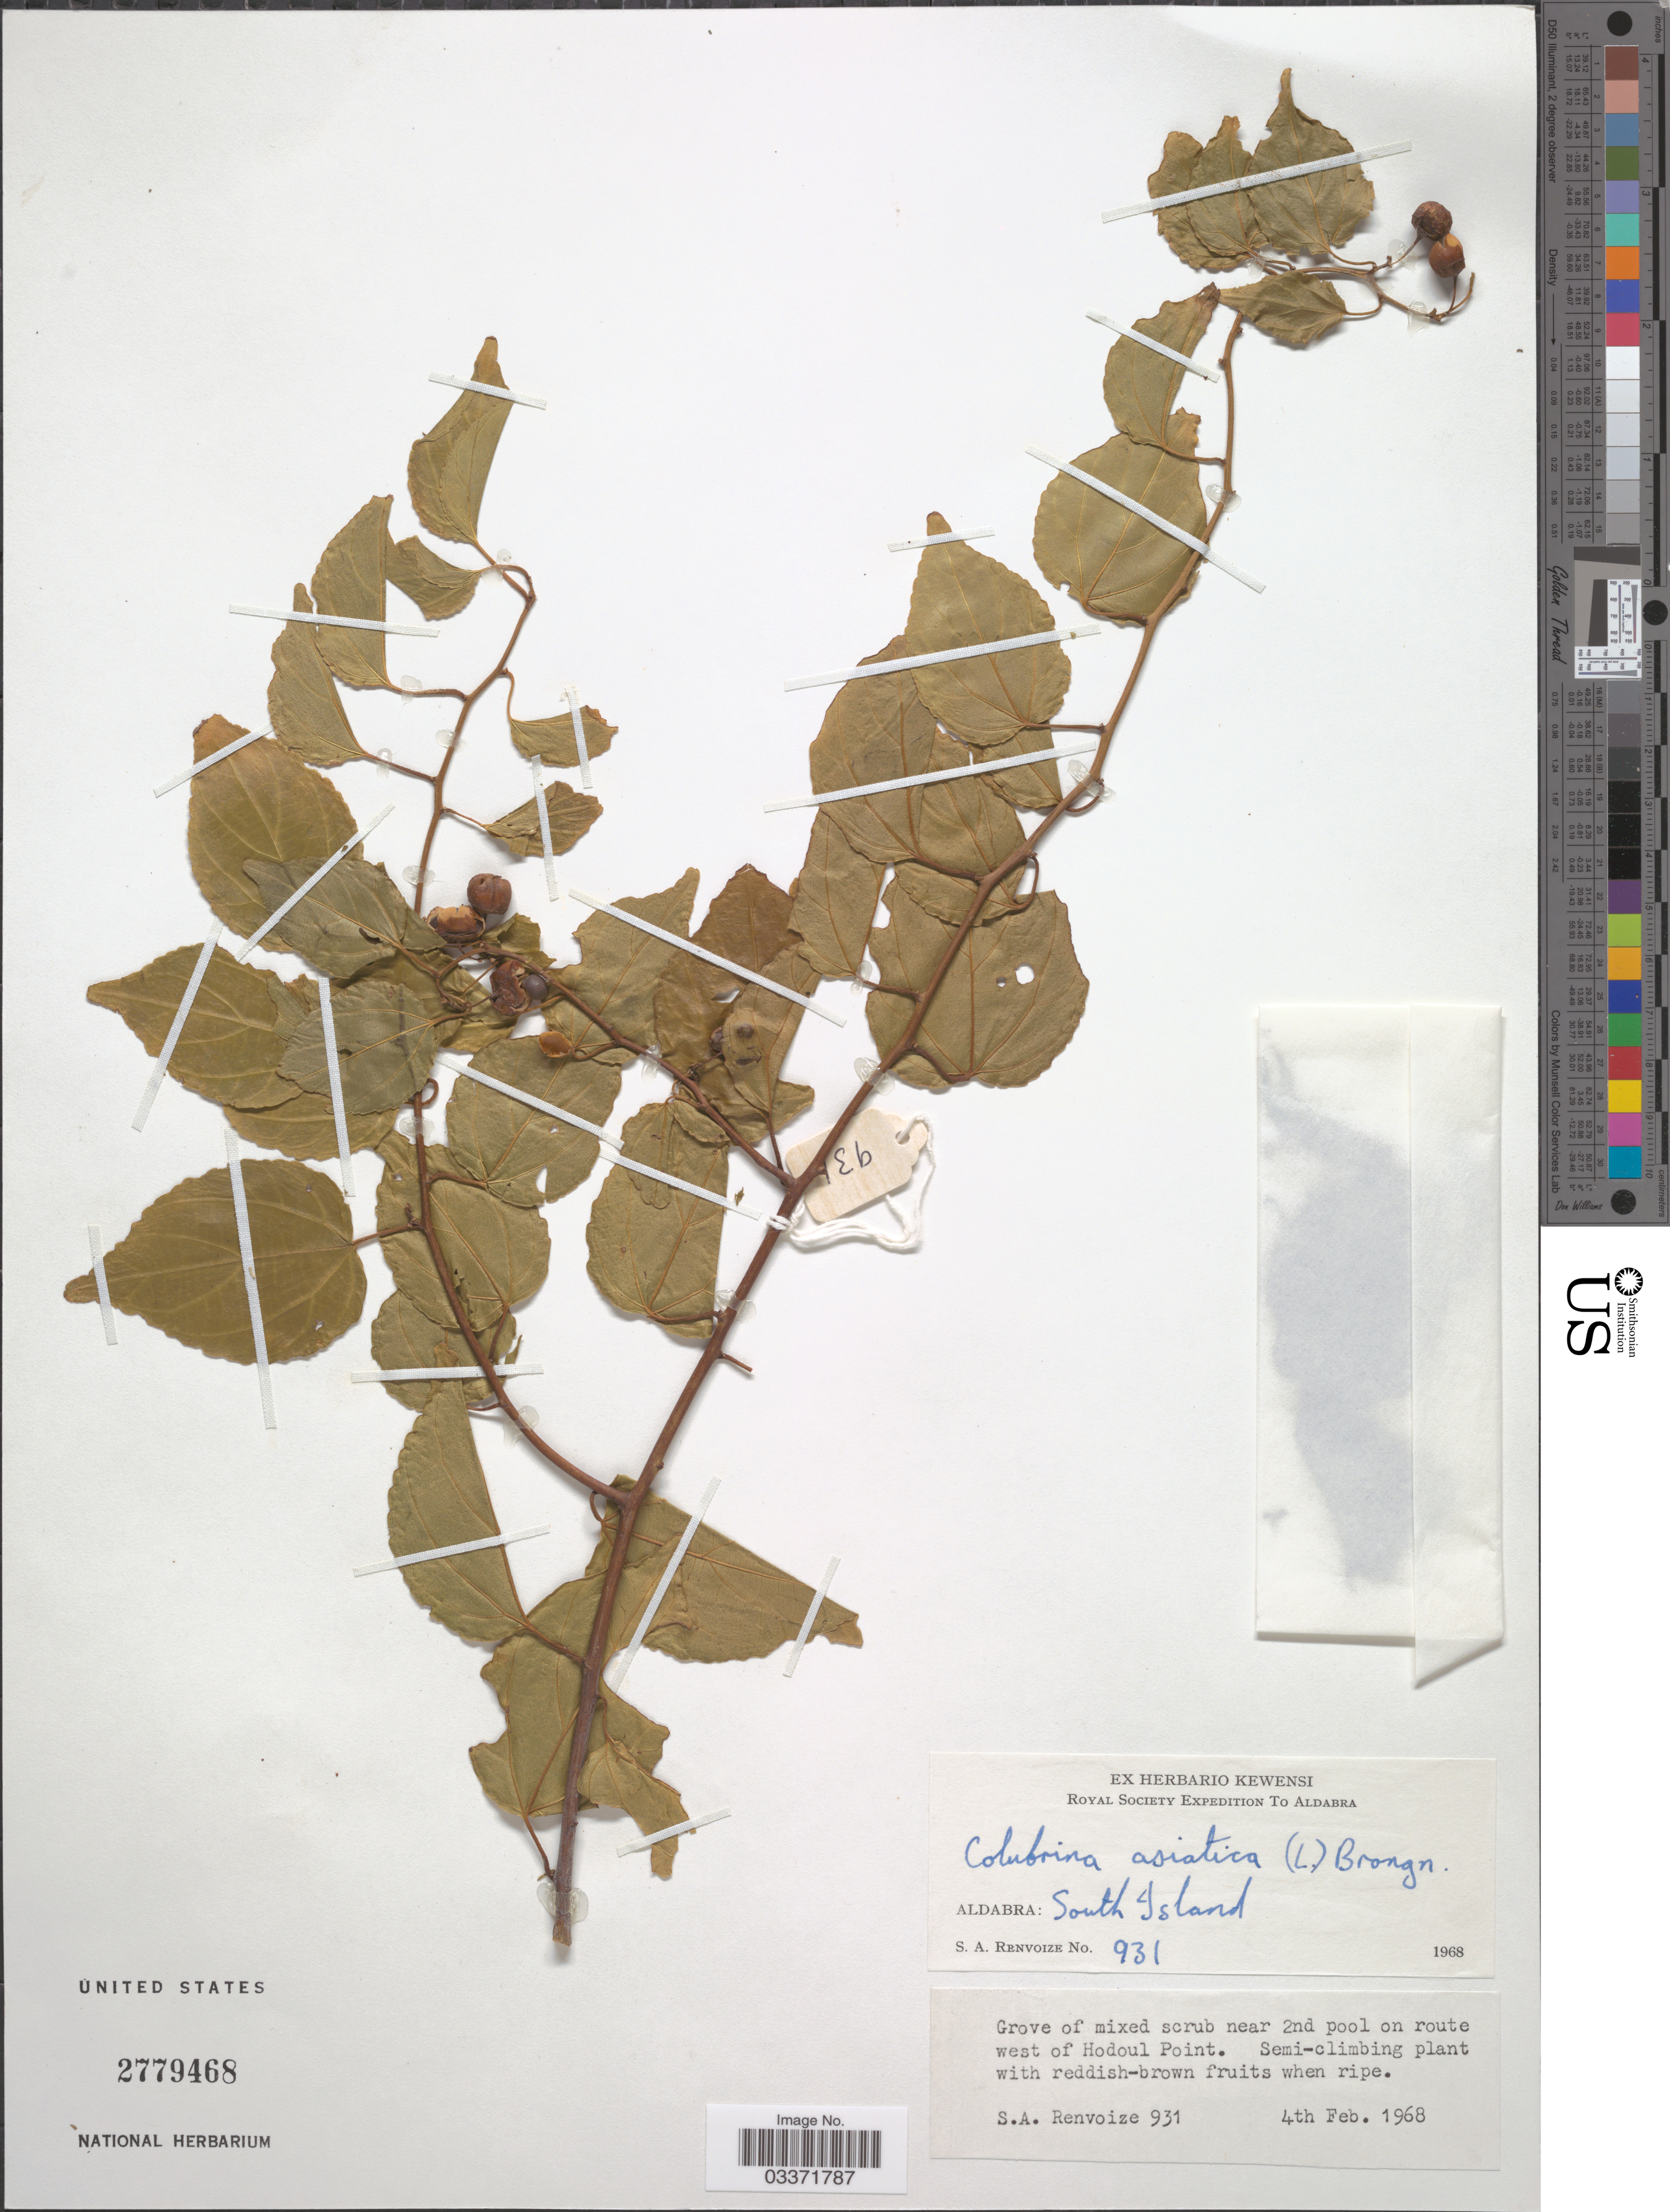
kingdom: Plantae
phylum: Tracheophyta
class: Magnoliopsida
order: Rosales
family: Rhamnaceae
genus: Colubrina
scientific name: Colubrina asiatica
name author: (L.) Brongn.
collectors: S. A. Renvoize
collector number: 931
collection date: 1968-02-04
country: Seychelles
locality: Aldabra: South Island, Grove of mixed scrub near 2nd pool on route west of Hodoul Point.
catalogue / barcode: US 2779468